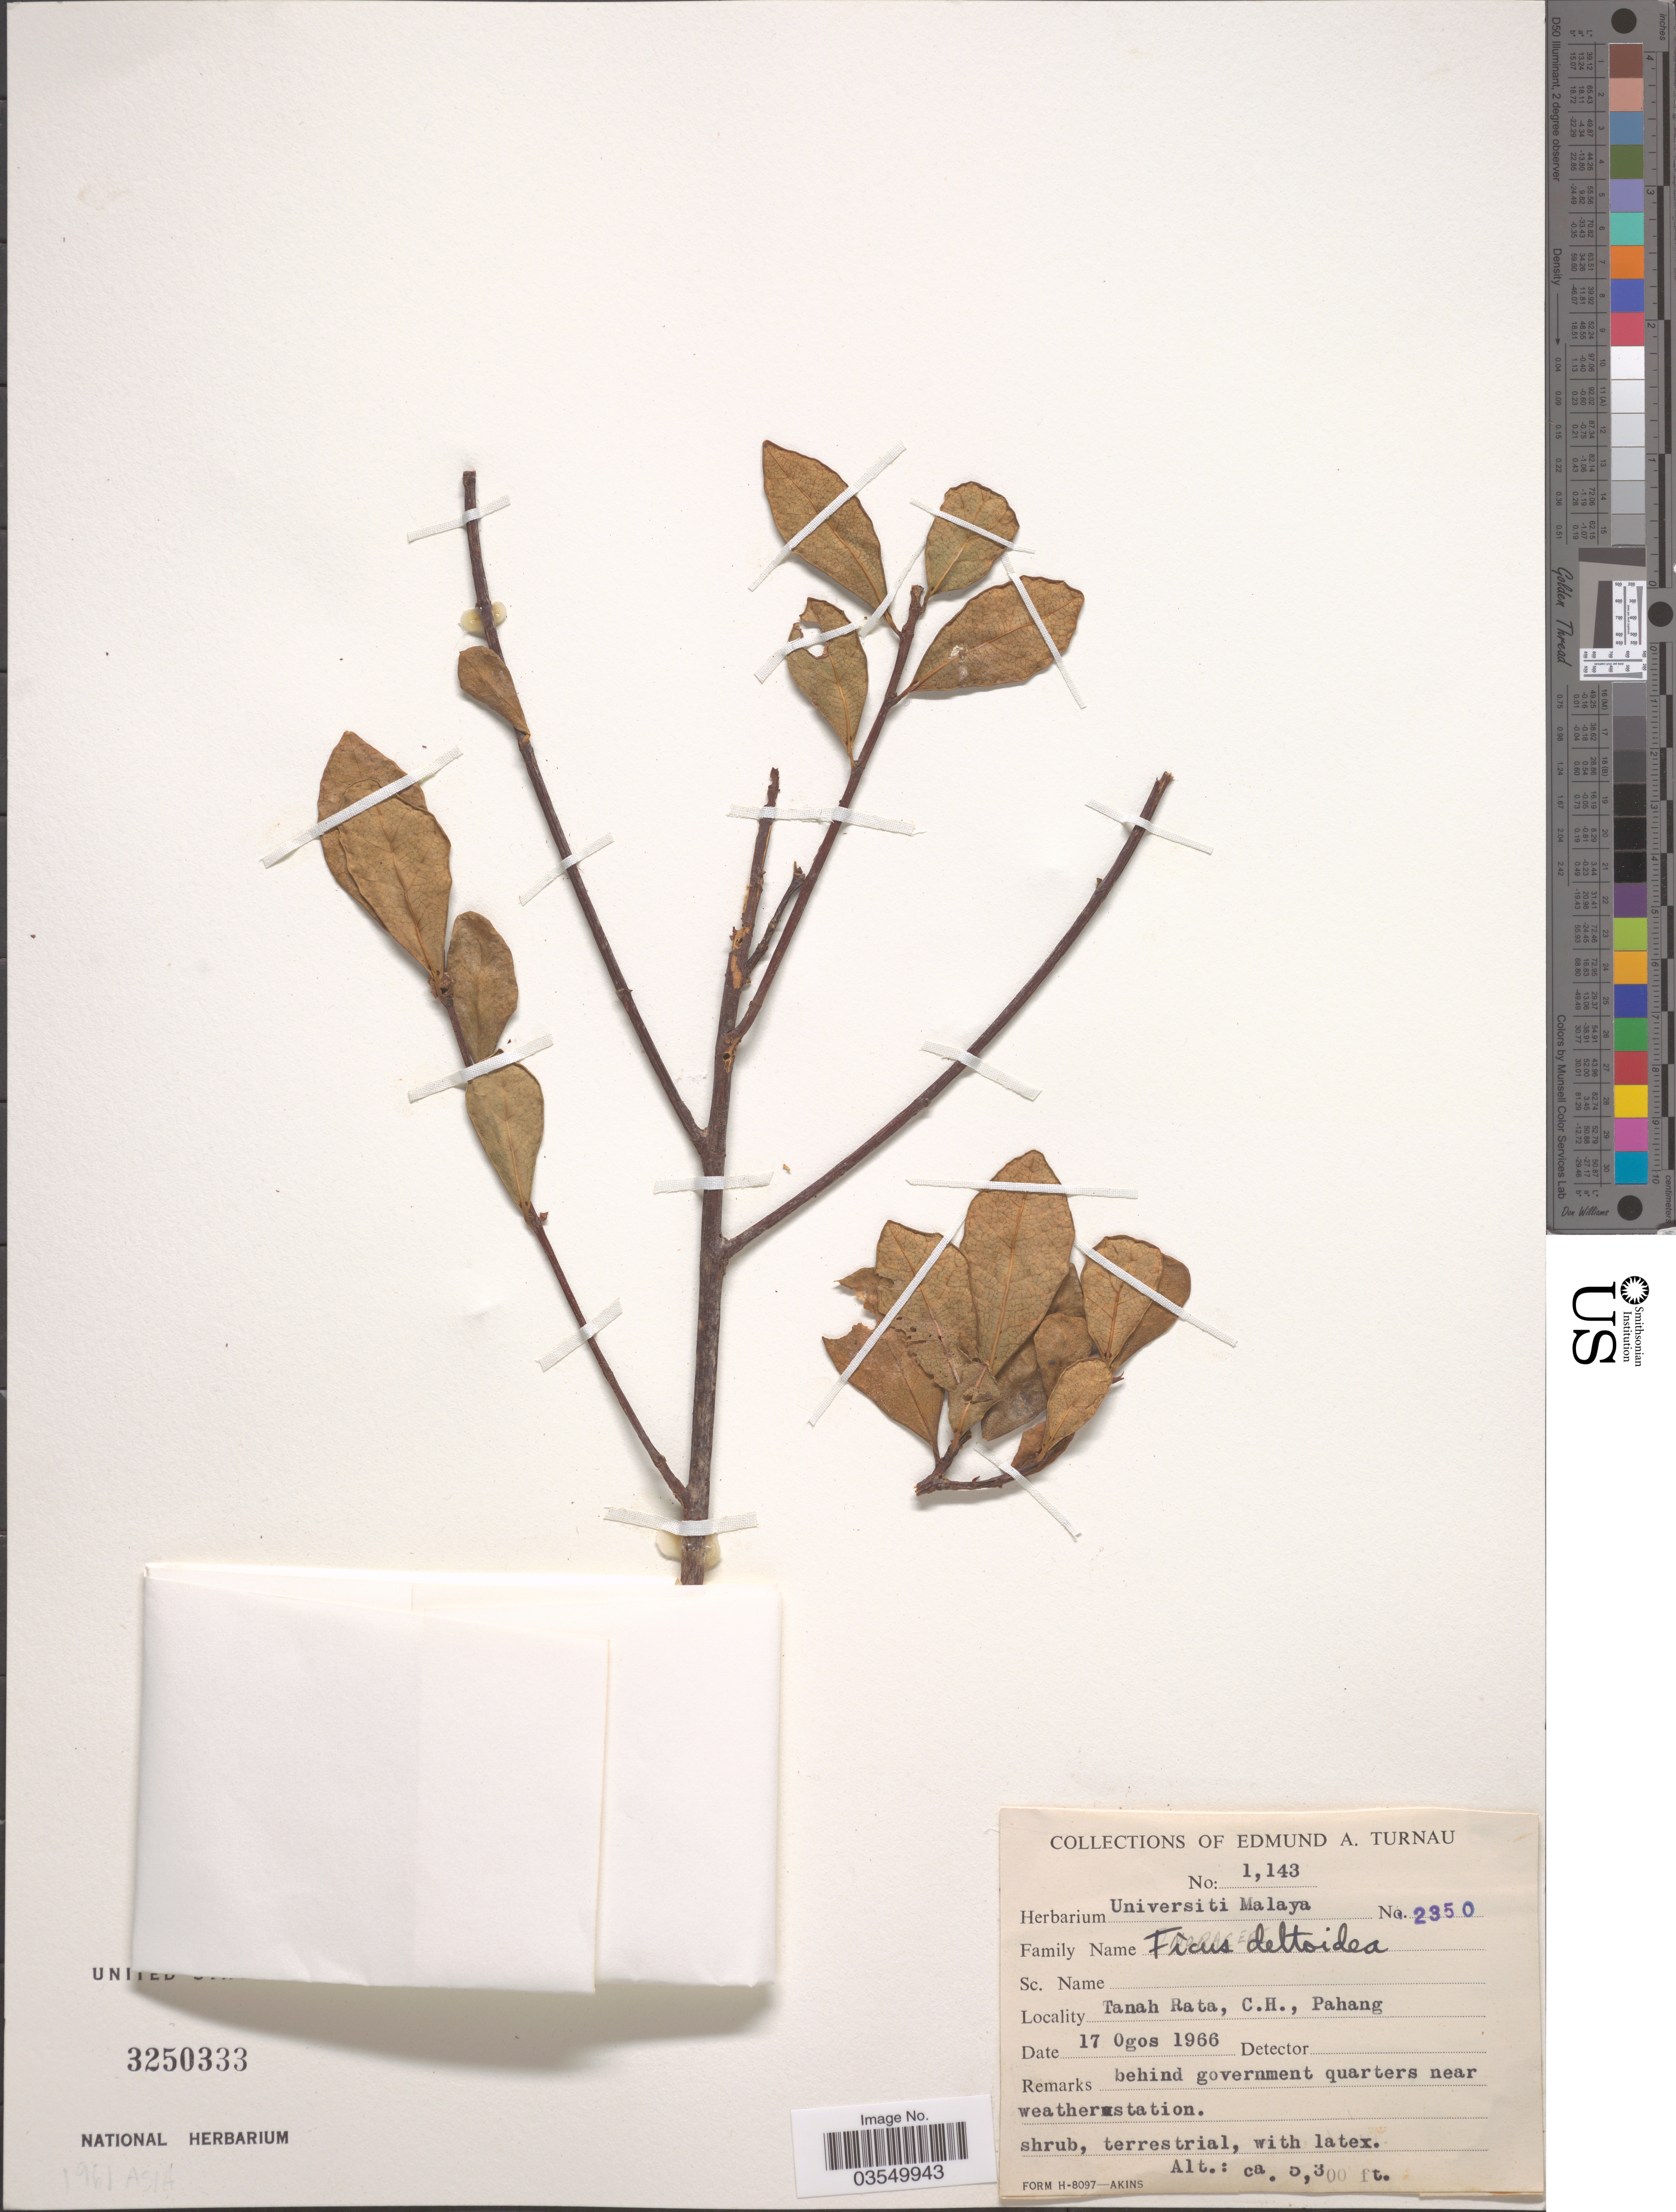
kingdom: Plantae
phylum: Tracheophyta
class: Magnoliopsida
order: Rosales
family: Moraceae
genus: Ficus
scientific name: Ficus deltoidea var. deltoidea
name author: Jack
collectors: E. Turnau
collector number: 1143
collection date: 1966-08-17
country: Malaysia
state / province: Pahang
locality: Tanah Rata, C.H.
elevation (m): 1615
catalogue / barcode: US 3250333